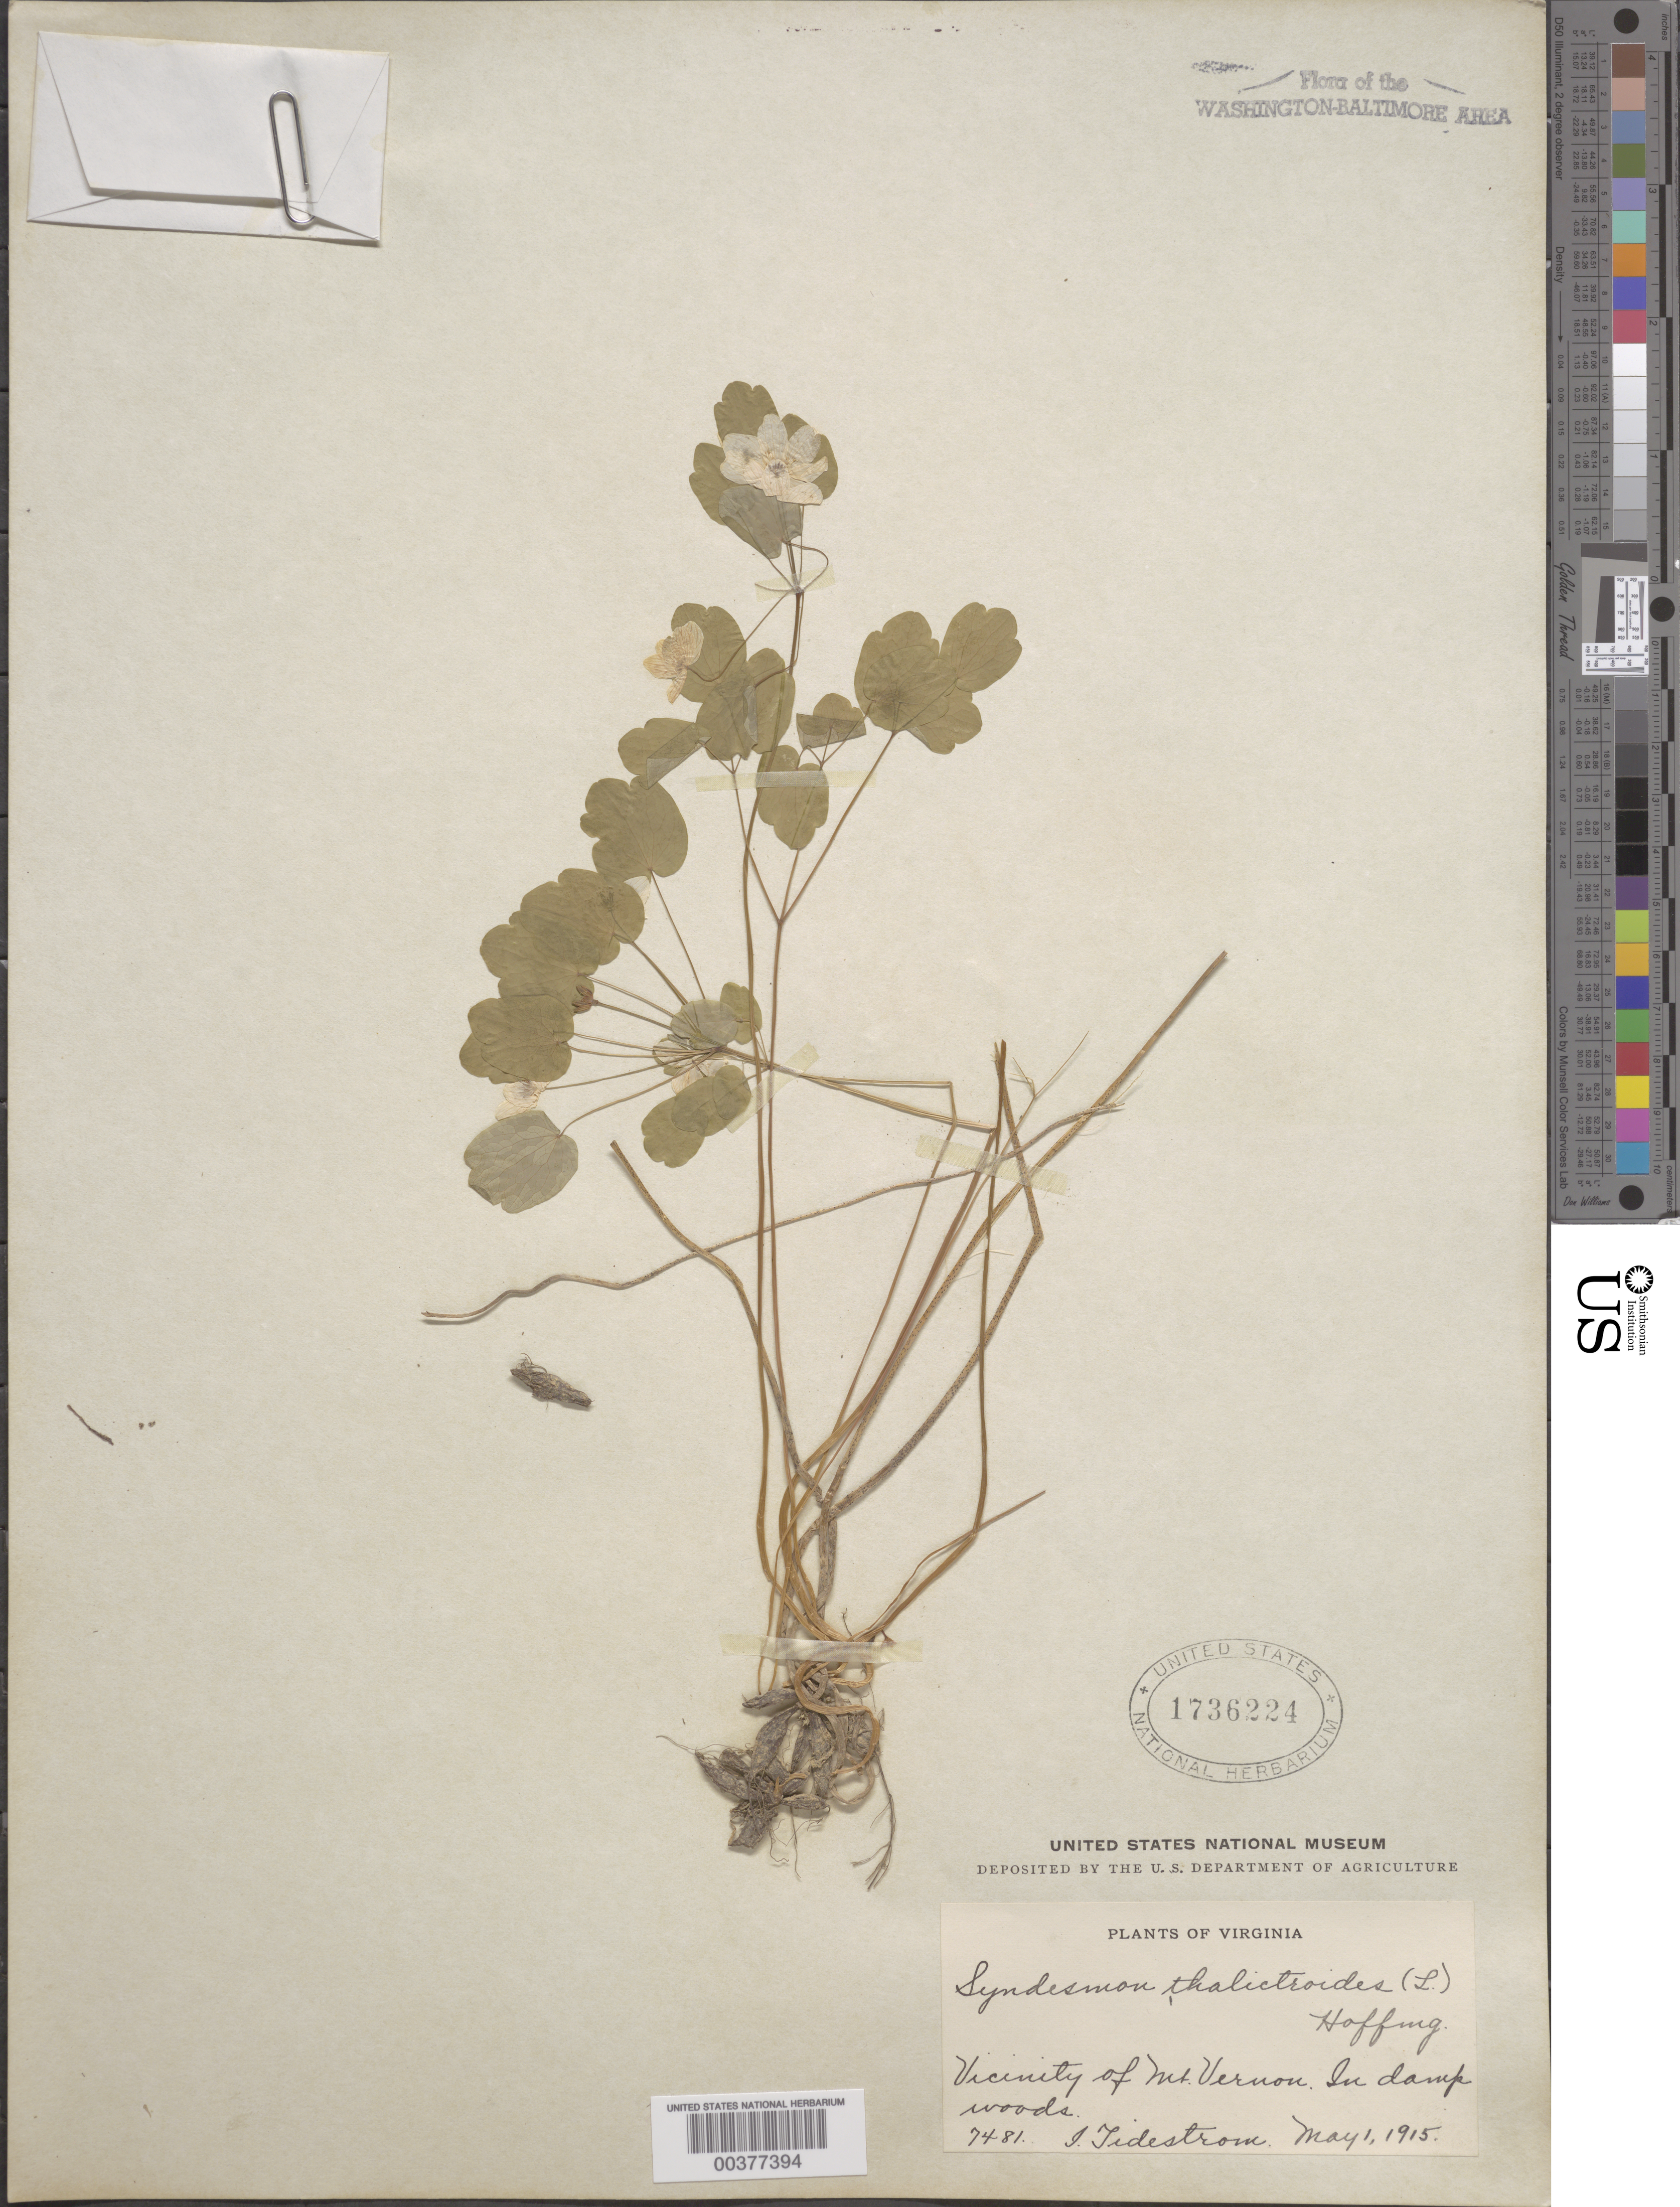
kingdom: Plantae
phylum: Tracheophyta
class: Magnoliopsida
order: Ranunculales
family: Ranunculaceae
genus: Thalictrum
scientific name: Thalictrum thalictroides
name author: (L.) A.J. Eames & B. Boivin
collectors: I. F. Tidestrom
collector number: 7481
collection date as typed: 01 May 1915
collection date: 1915-05-01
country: United States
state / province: Virginia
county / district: Fairfax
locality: Mount Vernon vicinity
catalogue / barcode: US 1736224